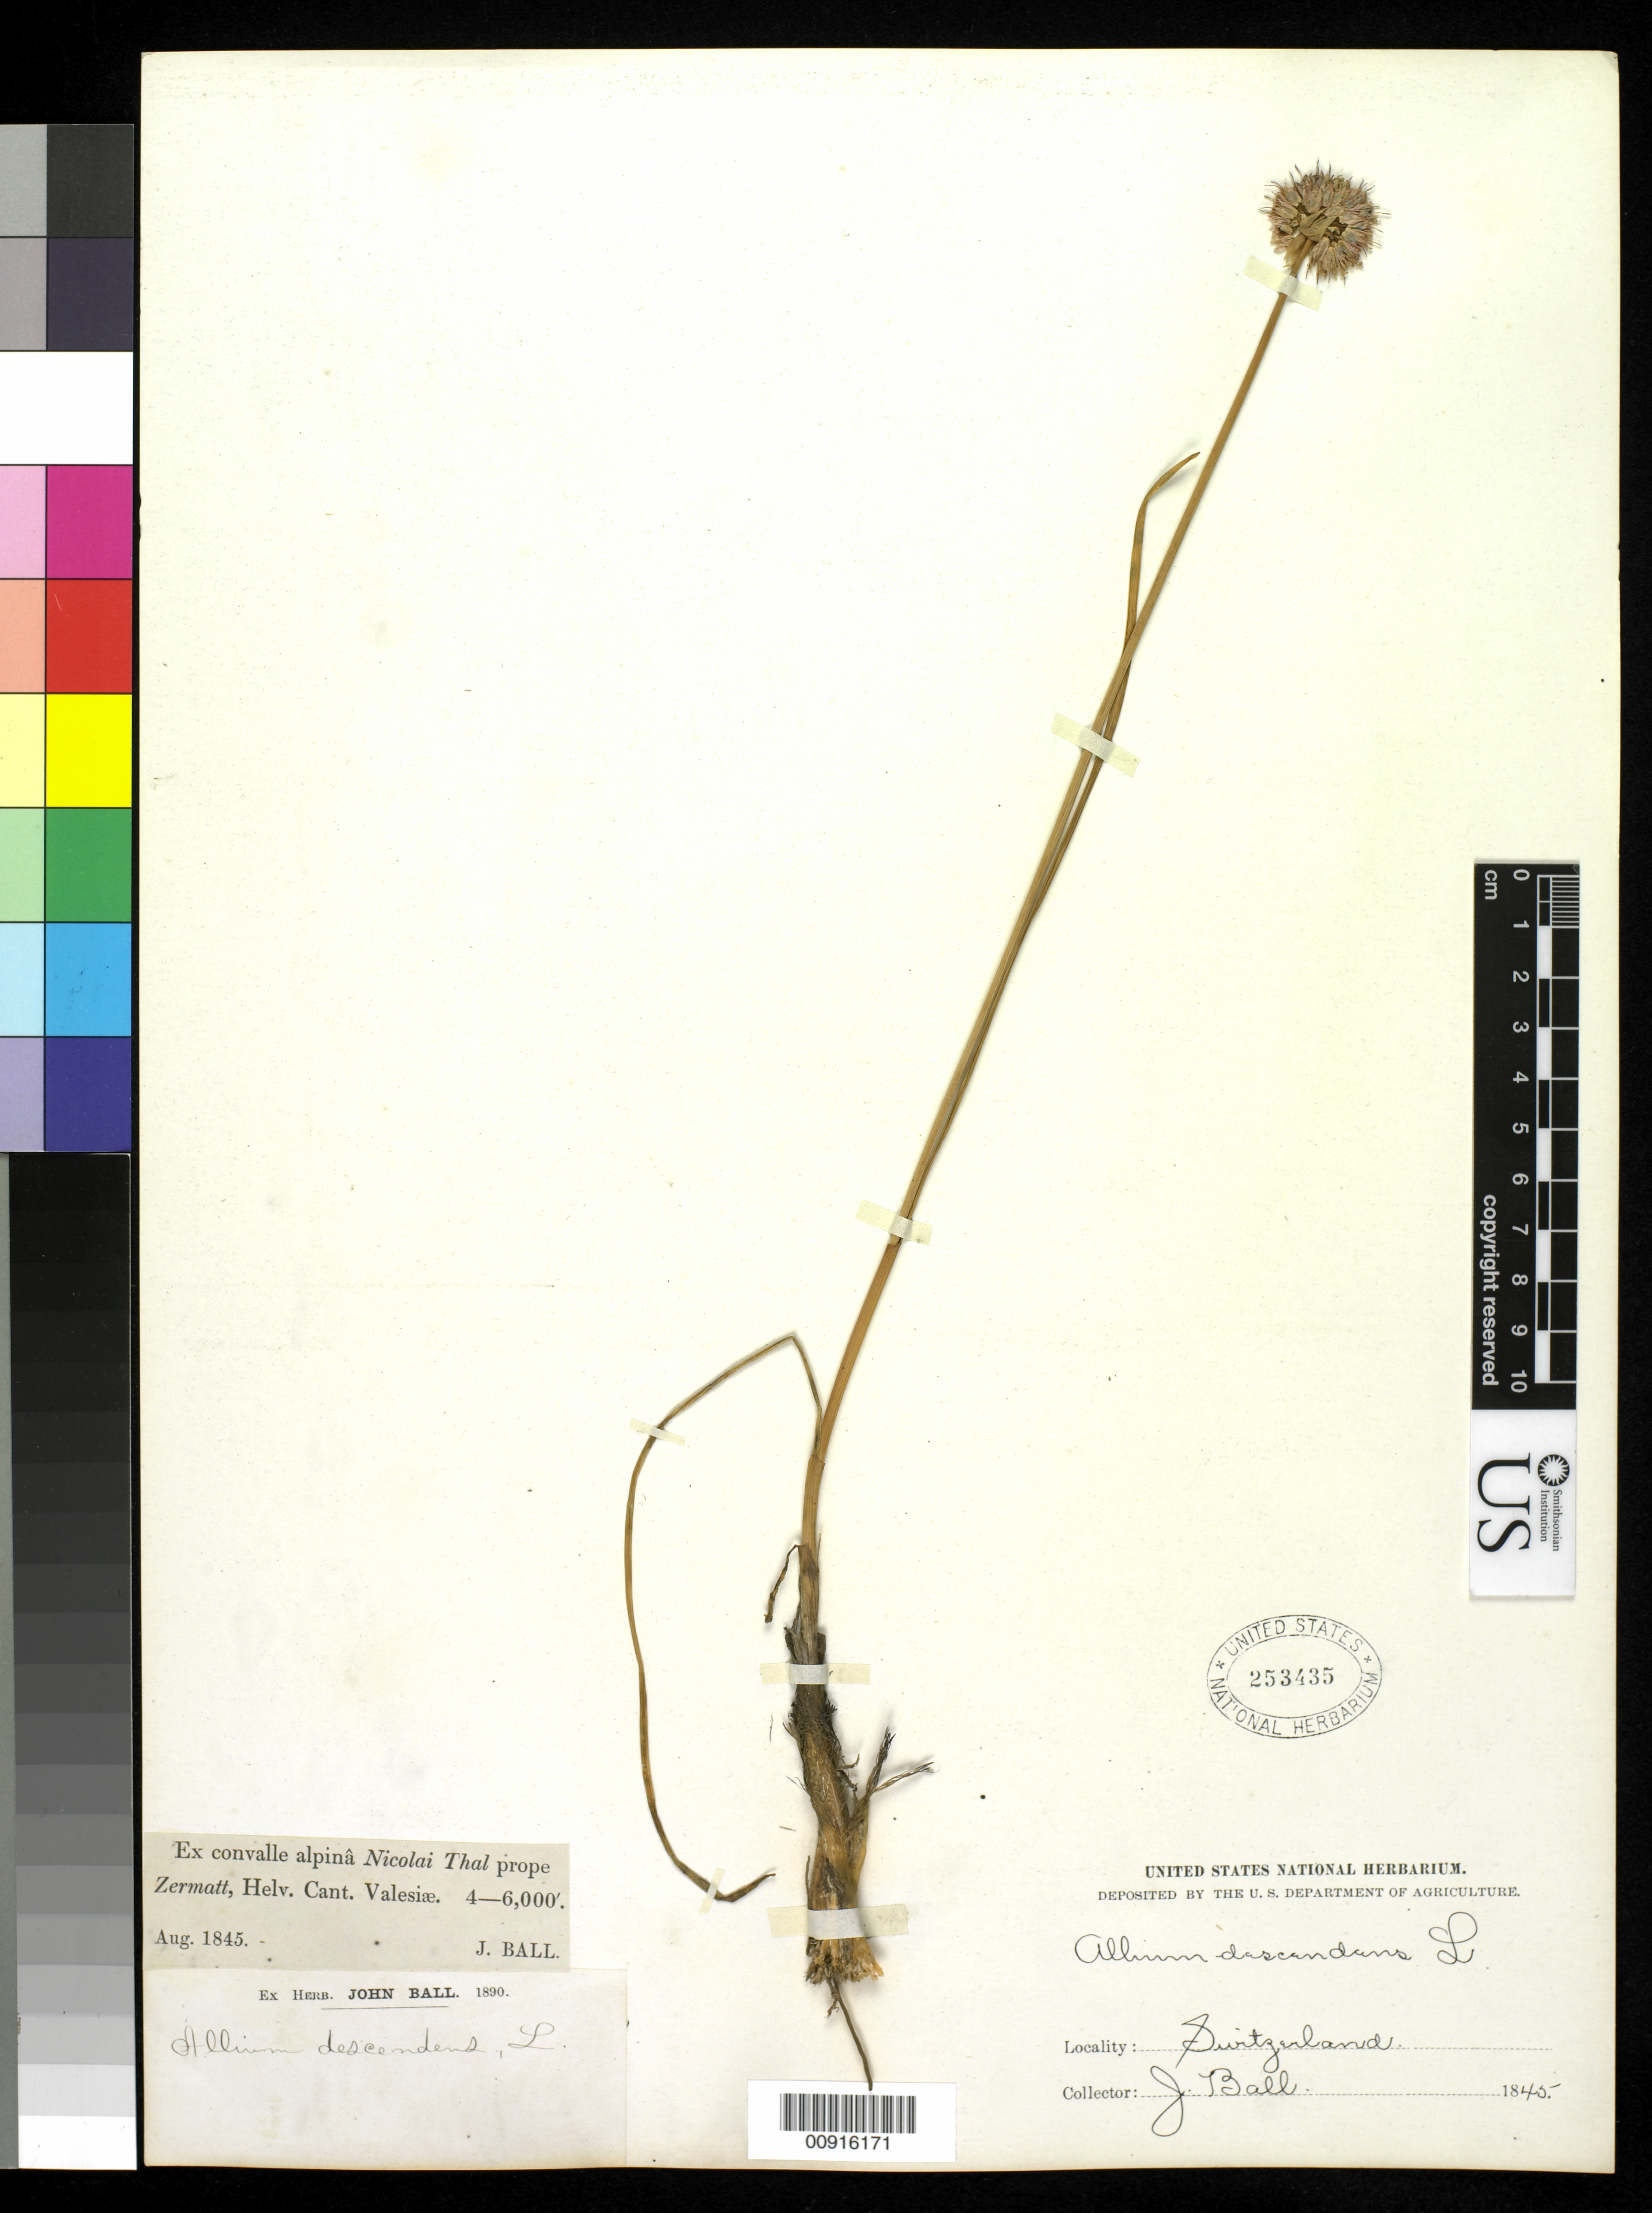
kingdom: Plantae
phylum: Tracheophyta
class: Liliopsida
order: Asparagales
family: Amaryllidaceae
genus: Allium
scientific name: Allium descendens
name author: L.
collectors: J. Ball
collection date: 1845-08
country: Switzerland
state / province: Valais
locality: Zermatt, Helv. Canton Valesiae 4-6000'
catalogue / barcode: US 253435